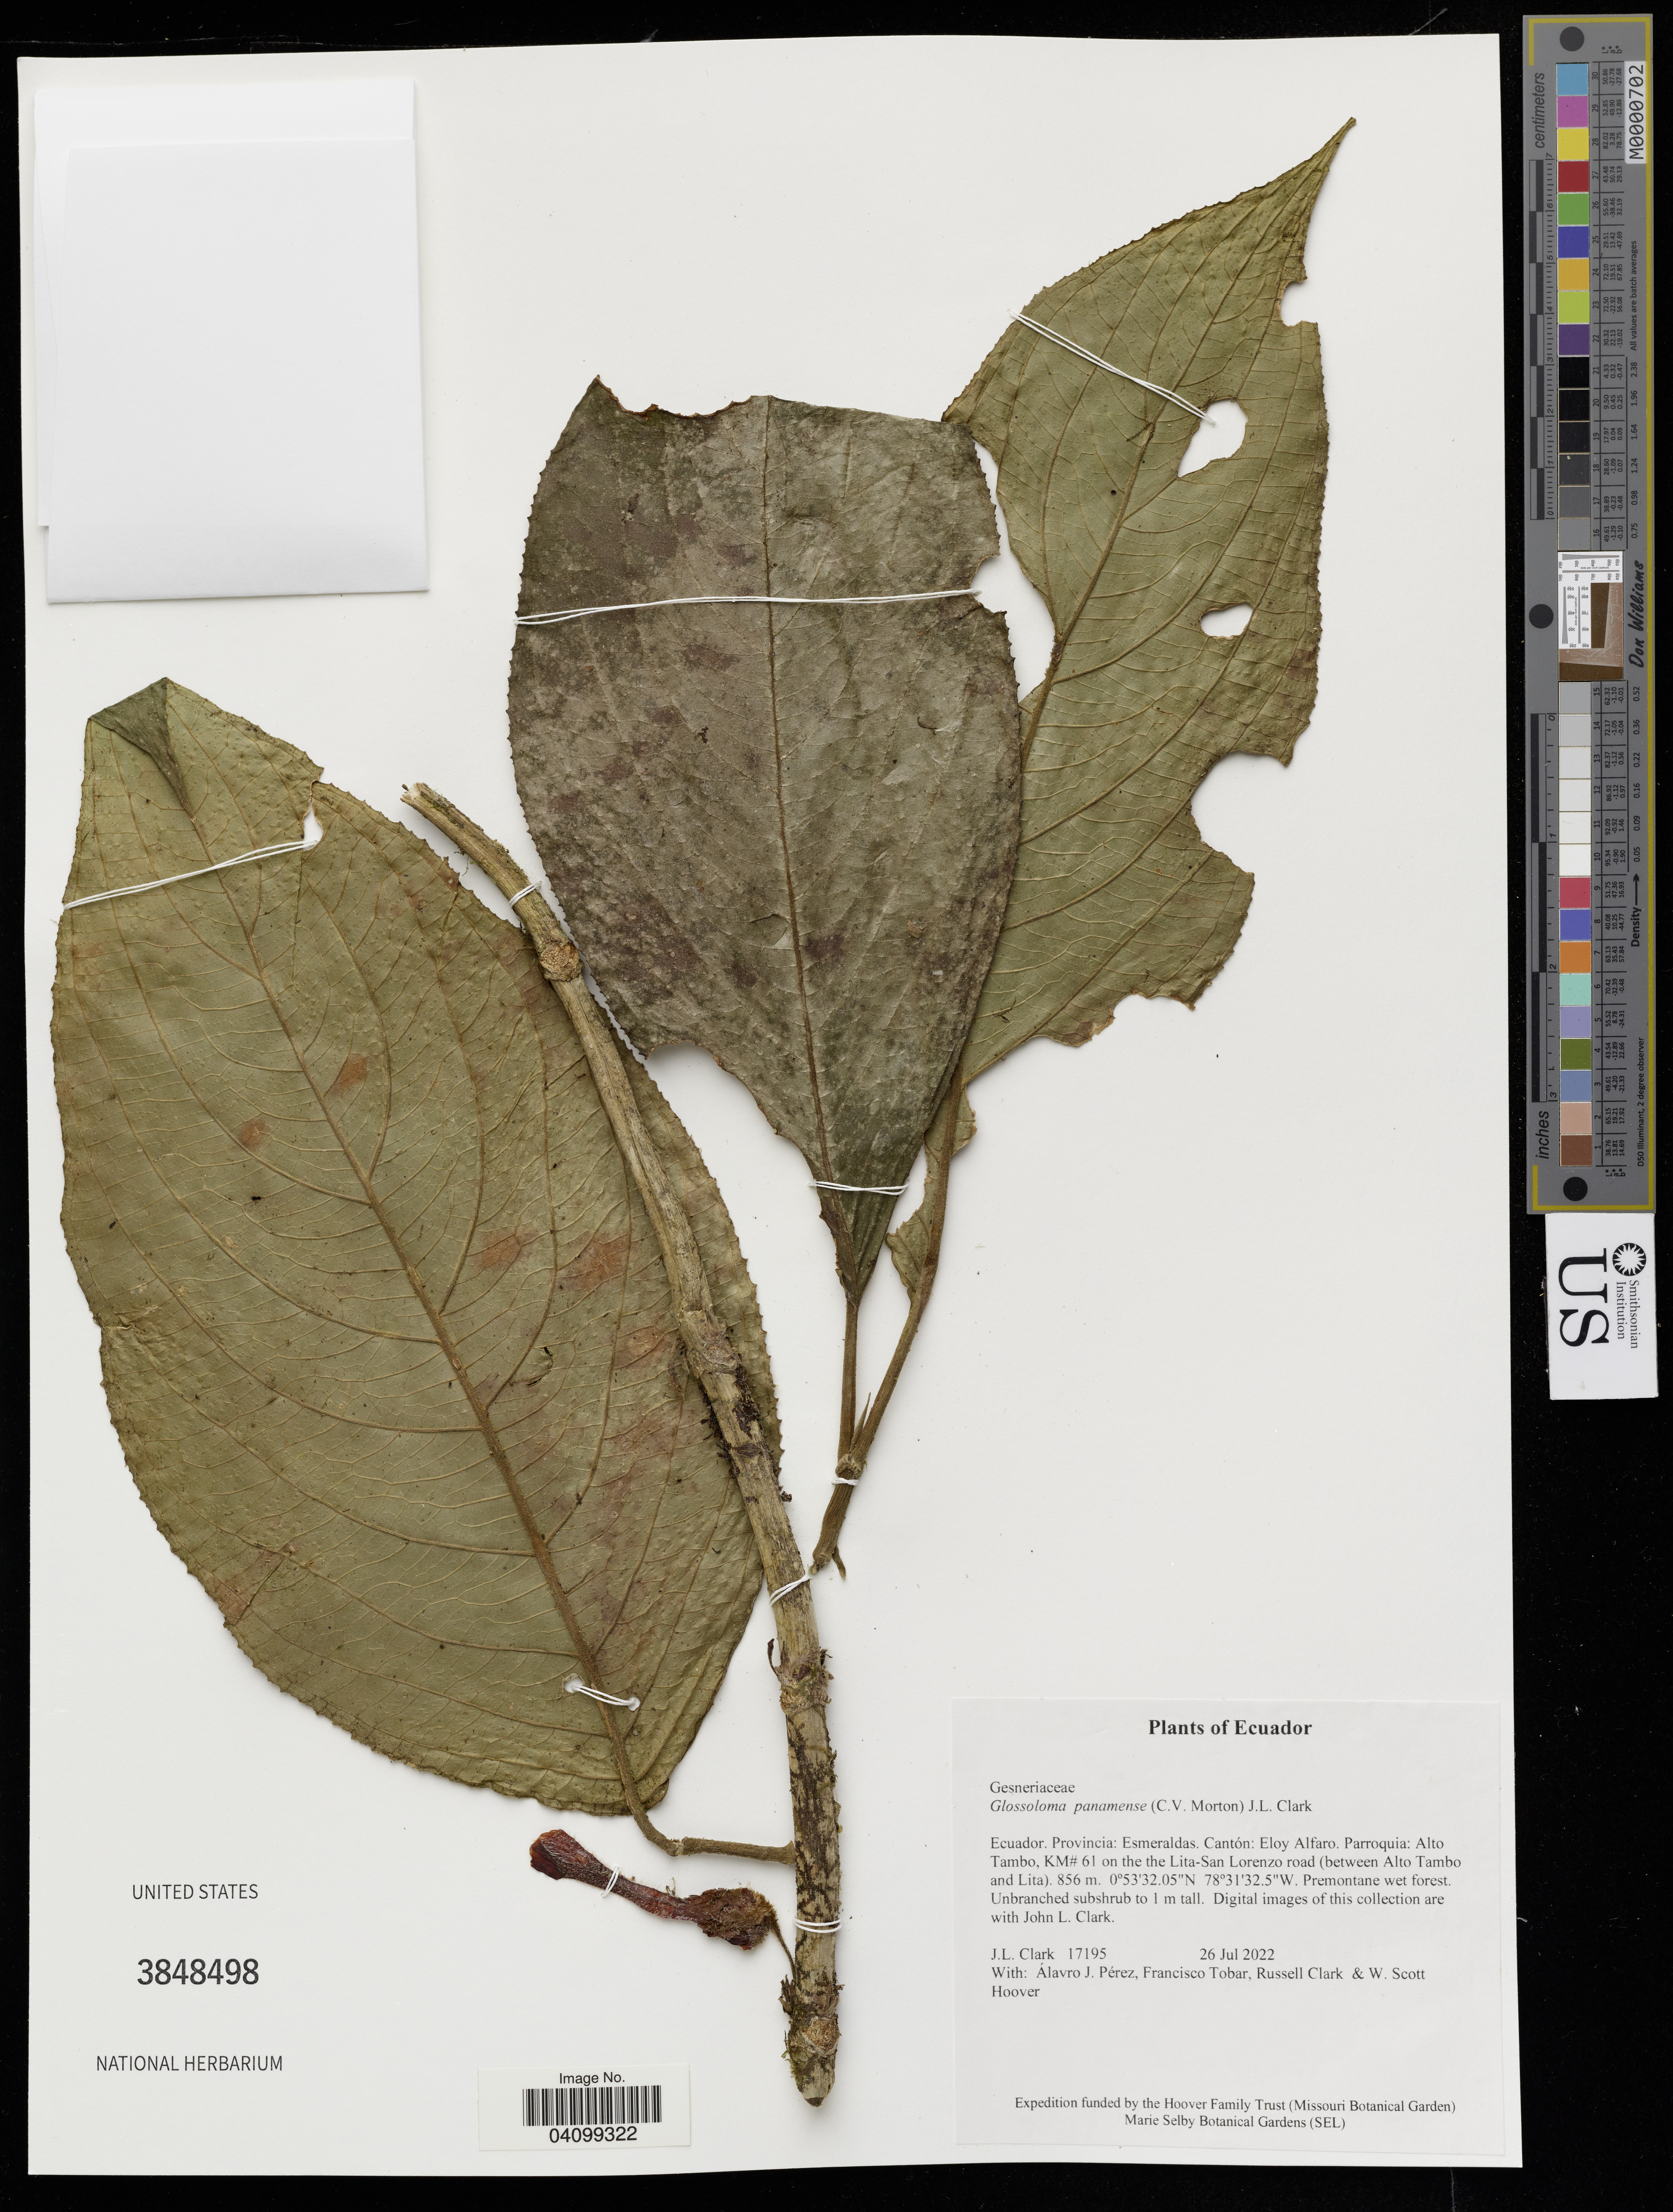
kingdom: Plantae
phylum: Tracheophyta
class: Magnoliopsida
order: Lamiales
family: Gesneriaceae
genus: Glossoloma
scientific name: Glossoloma panamense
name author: (C.V. Morton) J.L. Clark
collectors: J. Clark, A. J. Pérez C. & F. Tobar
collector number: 17195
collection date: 2022-07-26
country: Ecuador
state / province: Esmeraldas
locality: Cantón: Eloy Alfaro. Parroquia: Alto Tambo, KM# 61 on the the Lita-San Lorenzo road (between Alto Tambo and Lita).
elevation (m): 856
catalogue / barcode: US 3848498